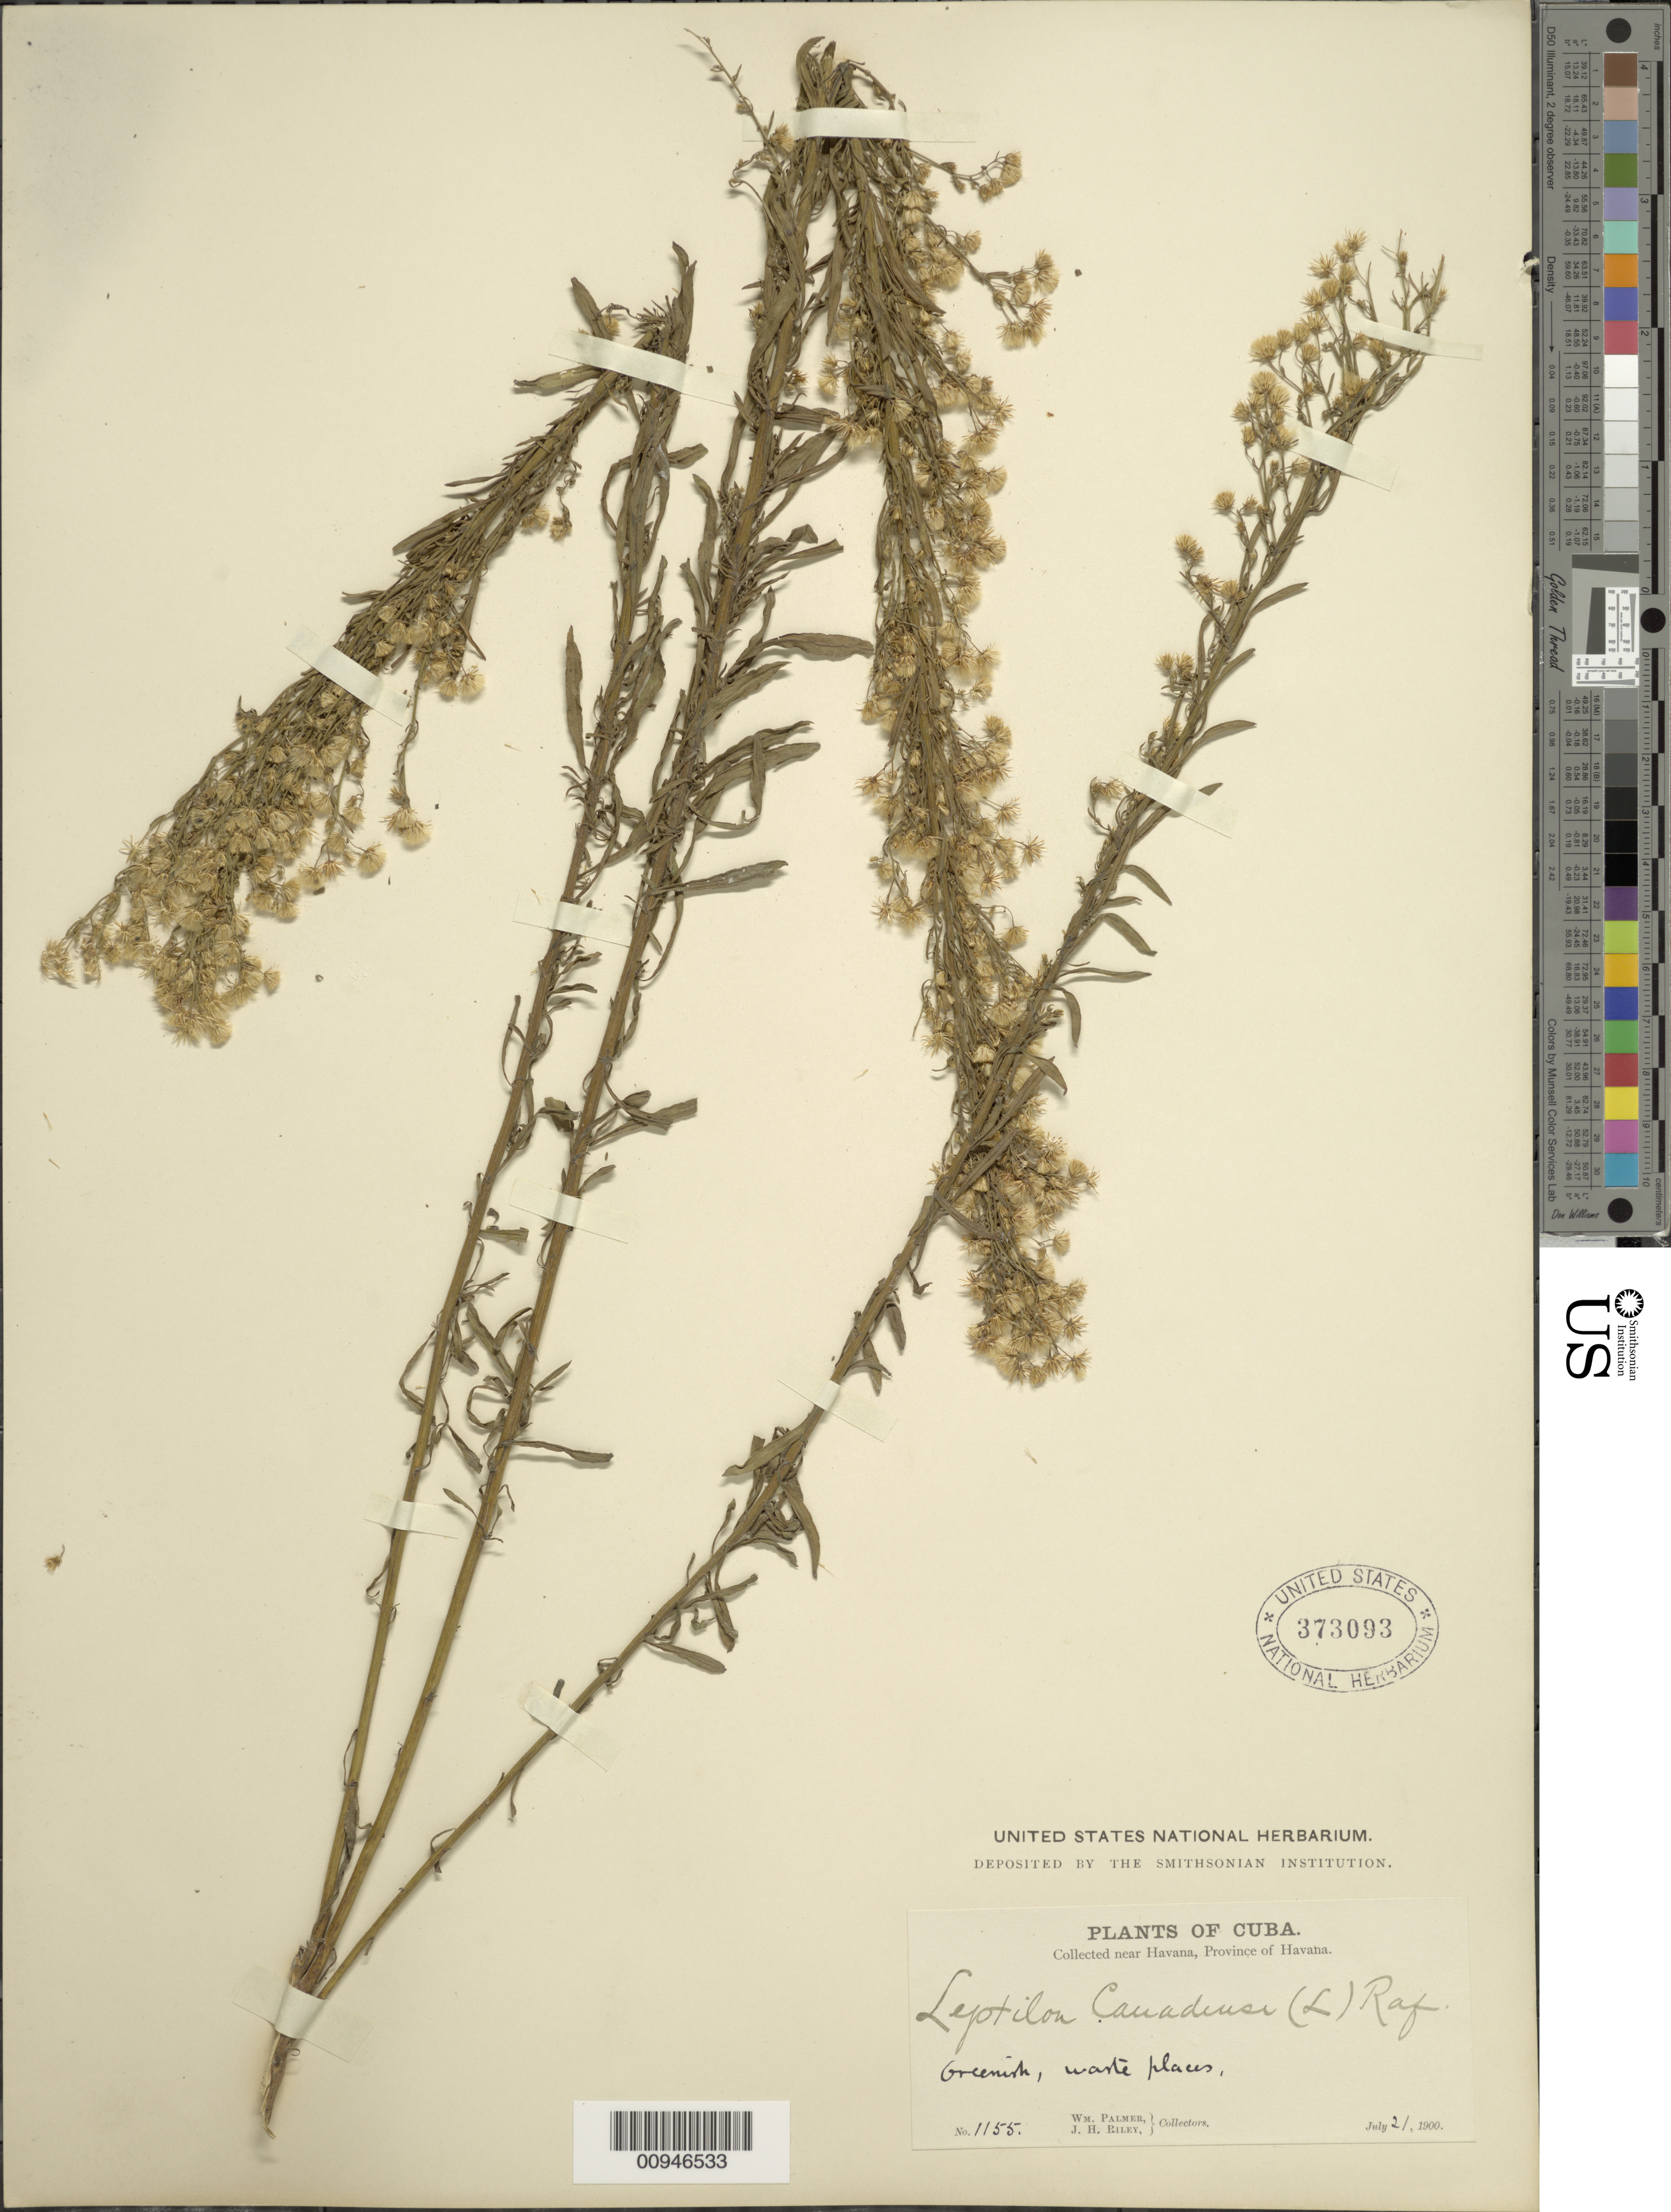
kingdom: Plantae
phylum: Tracheophyta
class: Magnoliopsida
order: Asterales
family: Asteraceae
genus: Conyza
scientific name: Conyza canadensis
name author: (L.) Cronq.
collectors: W. Palmer & J. H. Riley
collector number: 1155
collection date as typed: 21 Jun 1900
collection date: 1900-06-21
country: Cuba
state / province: La Habana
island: Cuba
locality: Near Havana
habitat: Waste places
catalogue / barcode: US 373093